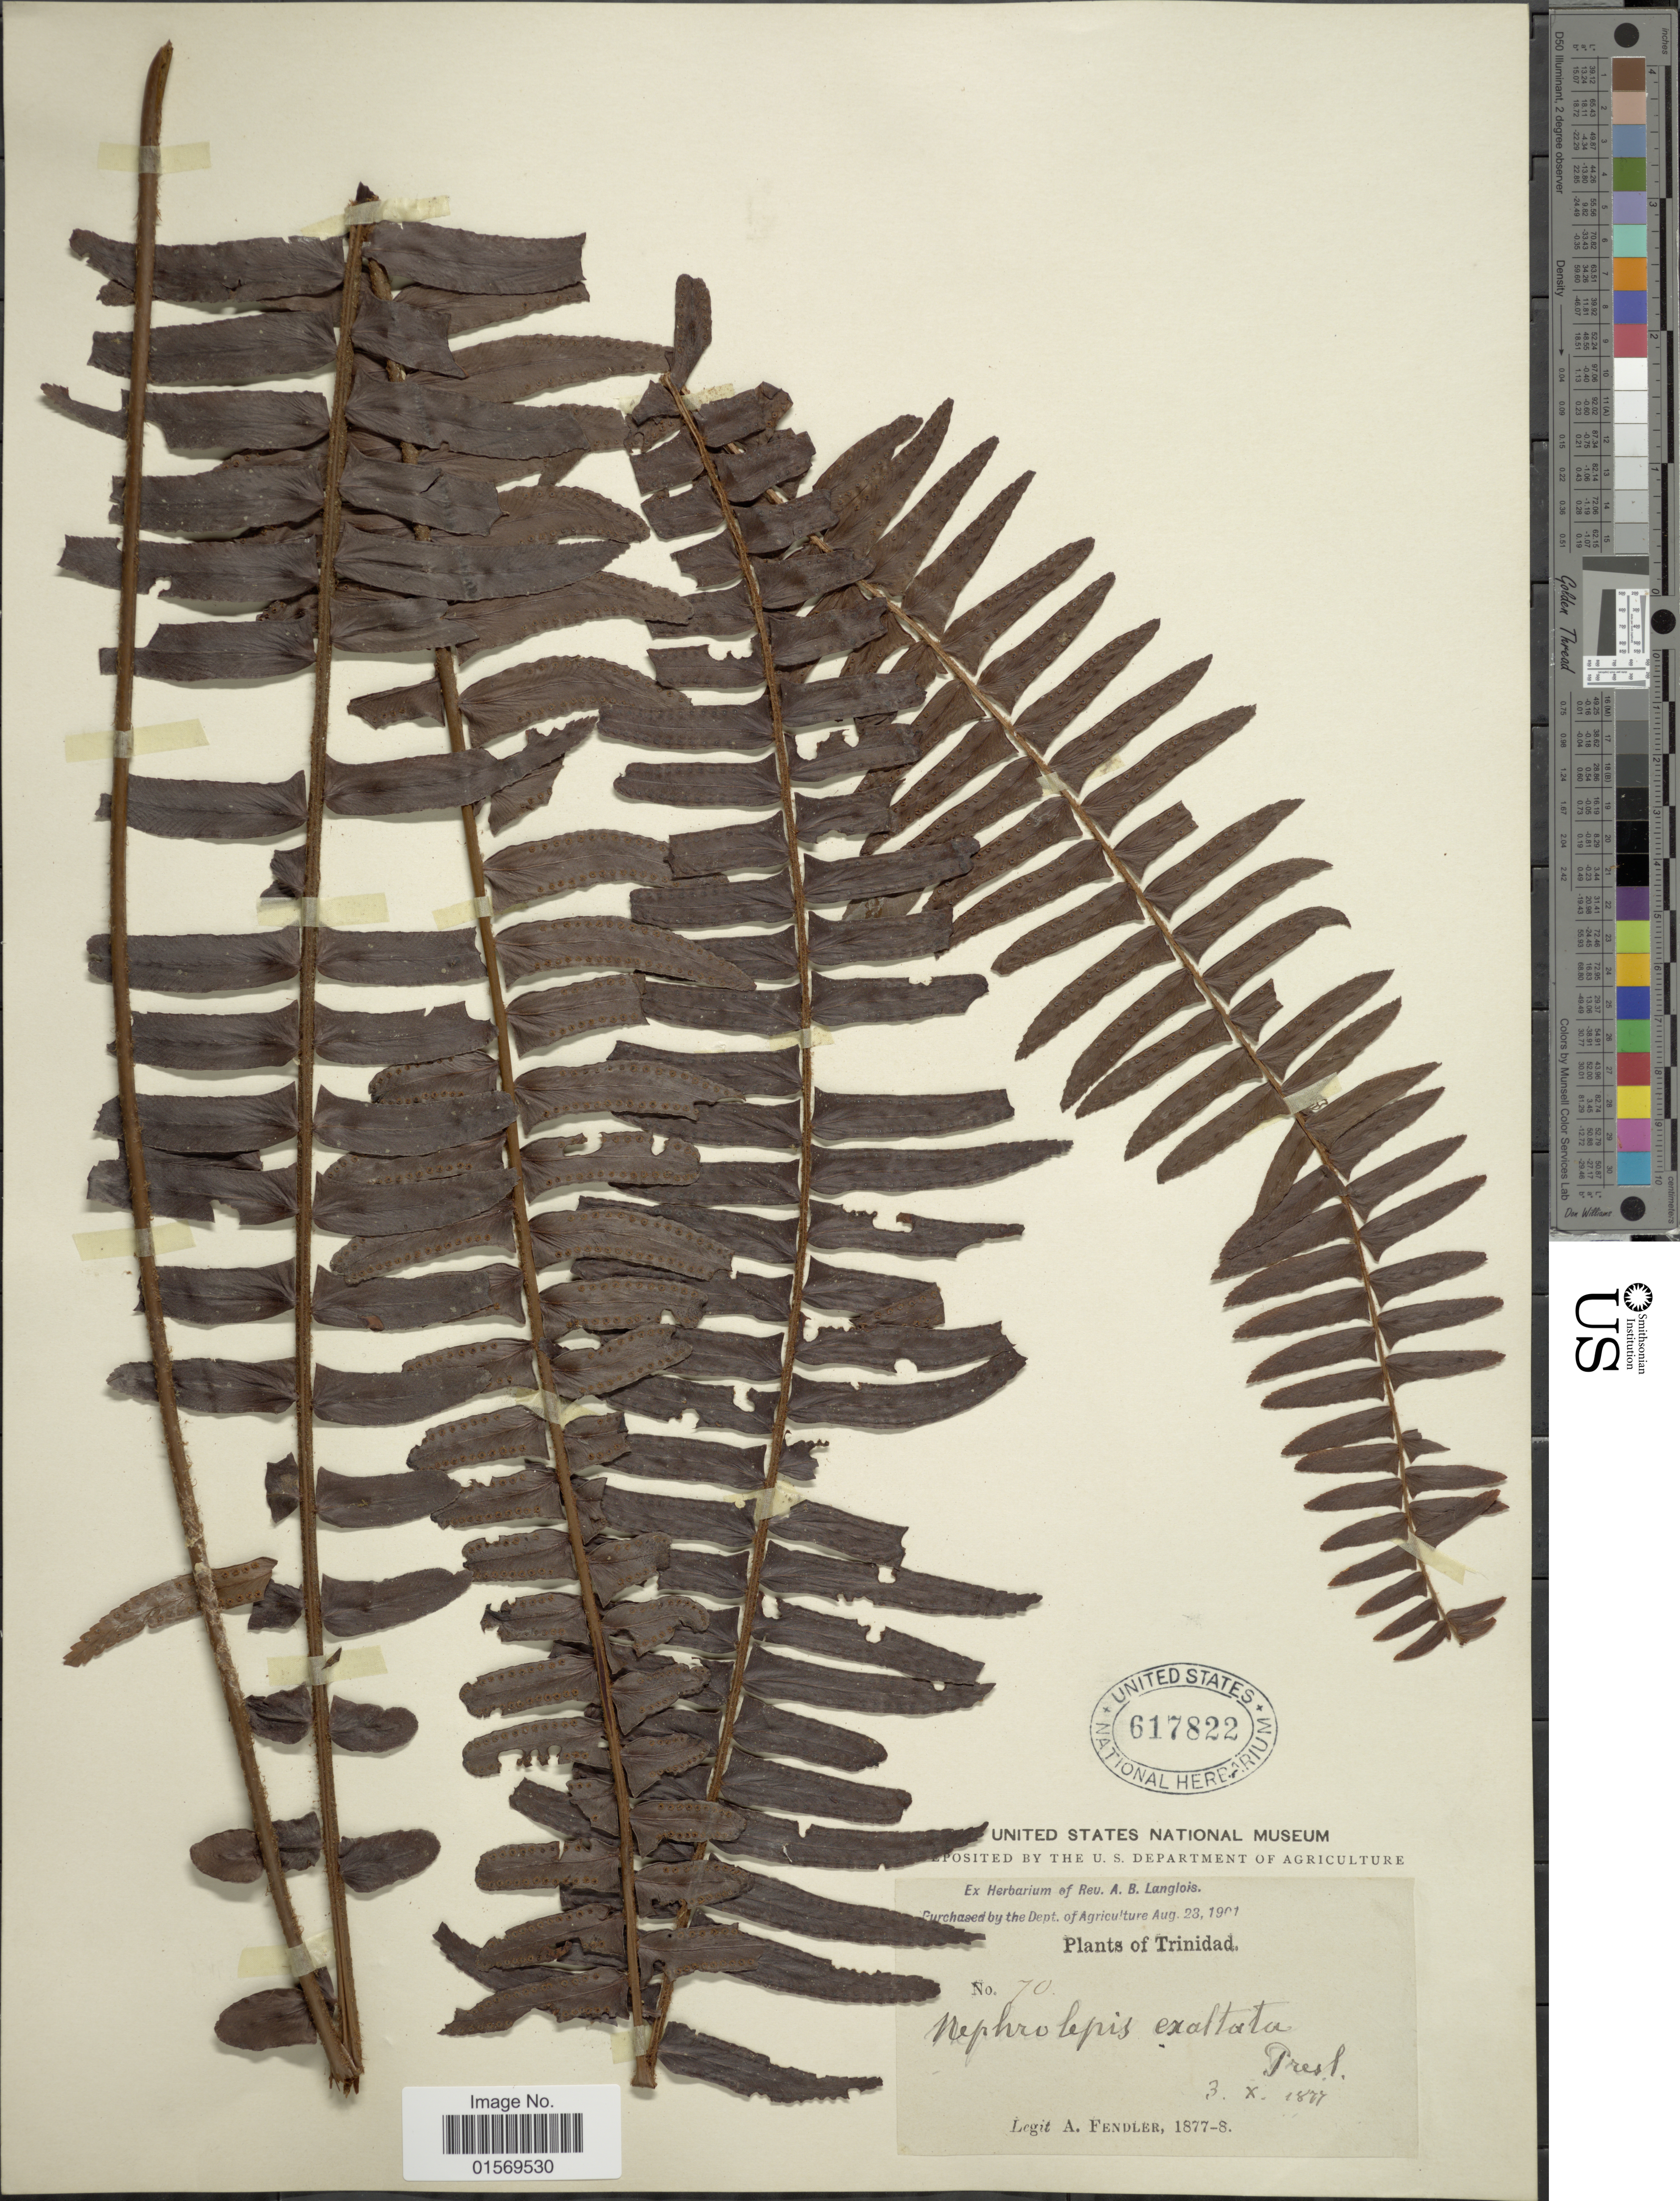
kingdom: Plantae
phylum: Tracheophyta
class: Polypodiopsida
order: Polypodiales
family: Nephrolepidaceae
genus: Nephrolepis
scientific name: Nephrolepis rivularis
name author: (Vahl) Mett. ex Krug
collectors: A. Fendler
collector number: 70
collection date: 1877-10-03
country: Trinidad and Tobago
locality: Trinidad.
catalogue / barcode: US 617822